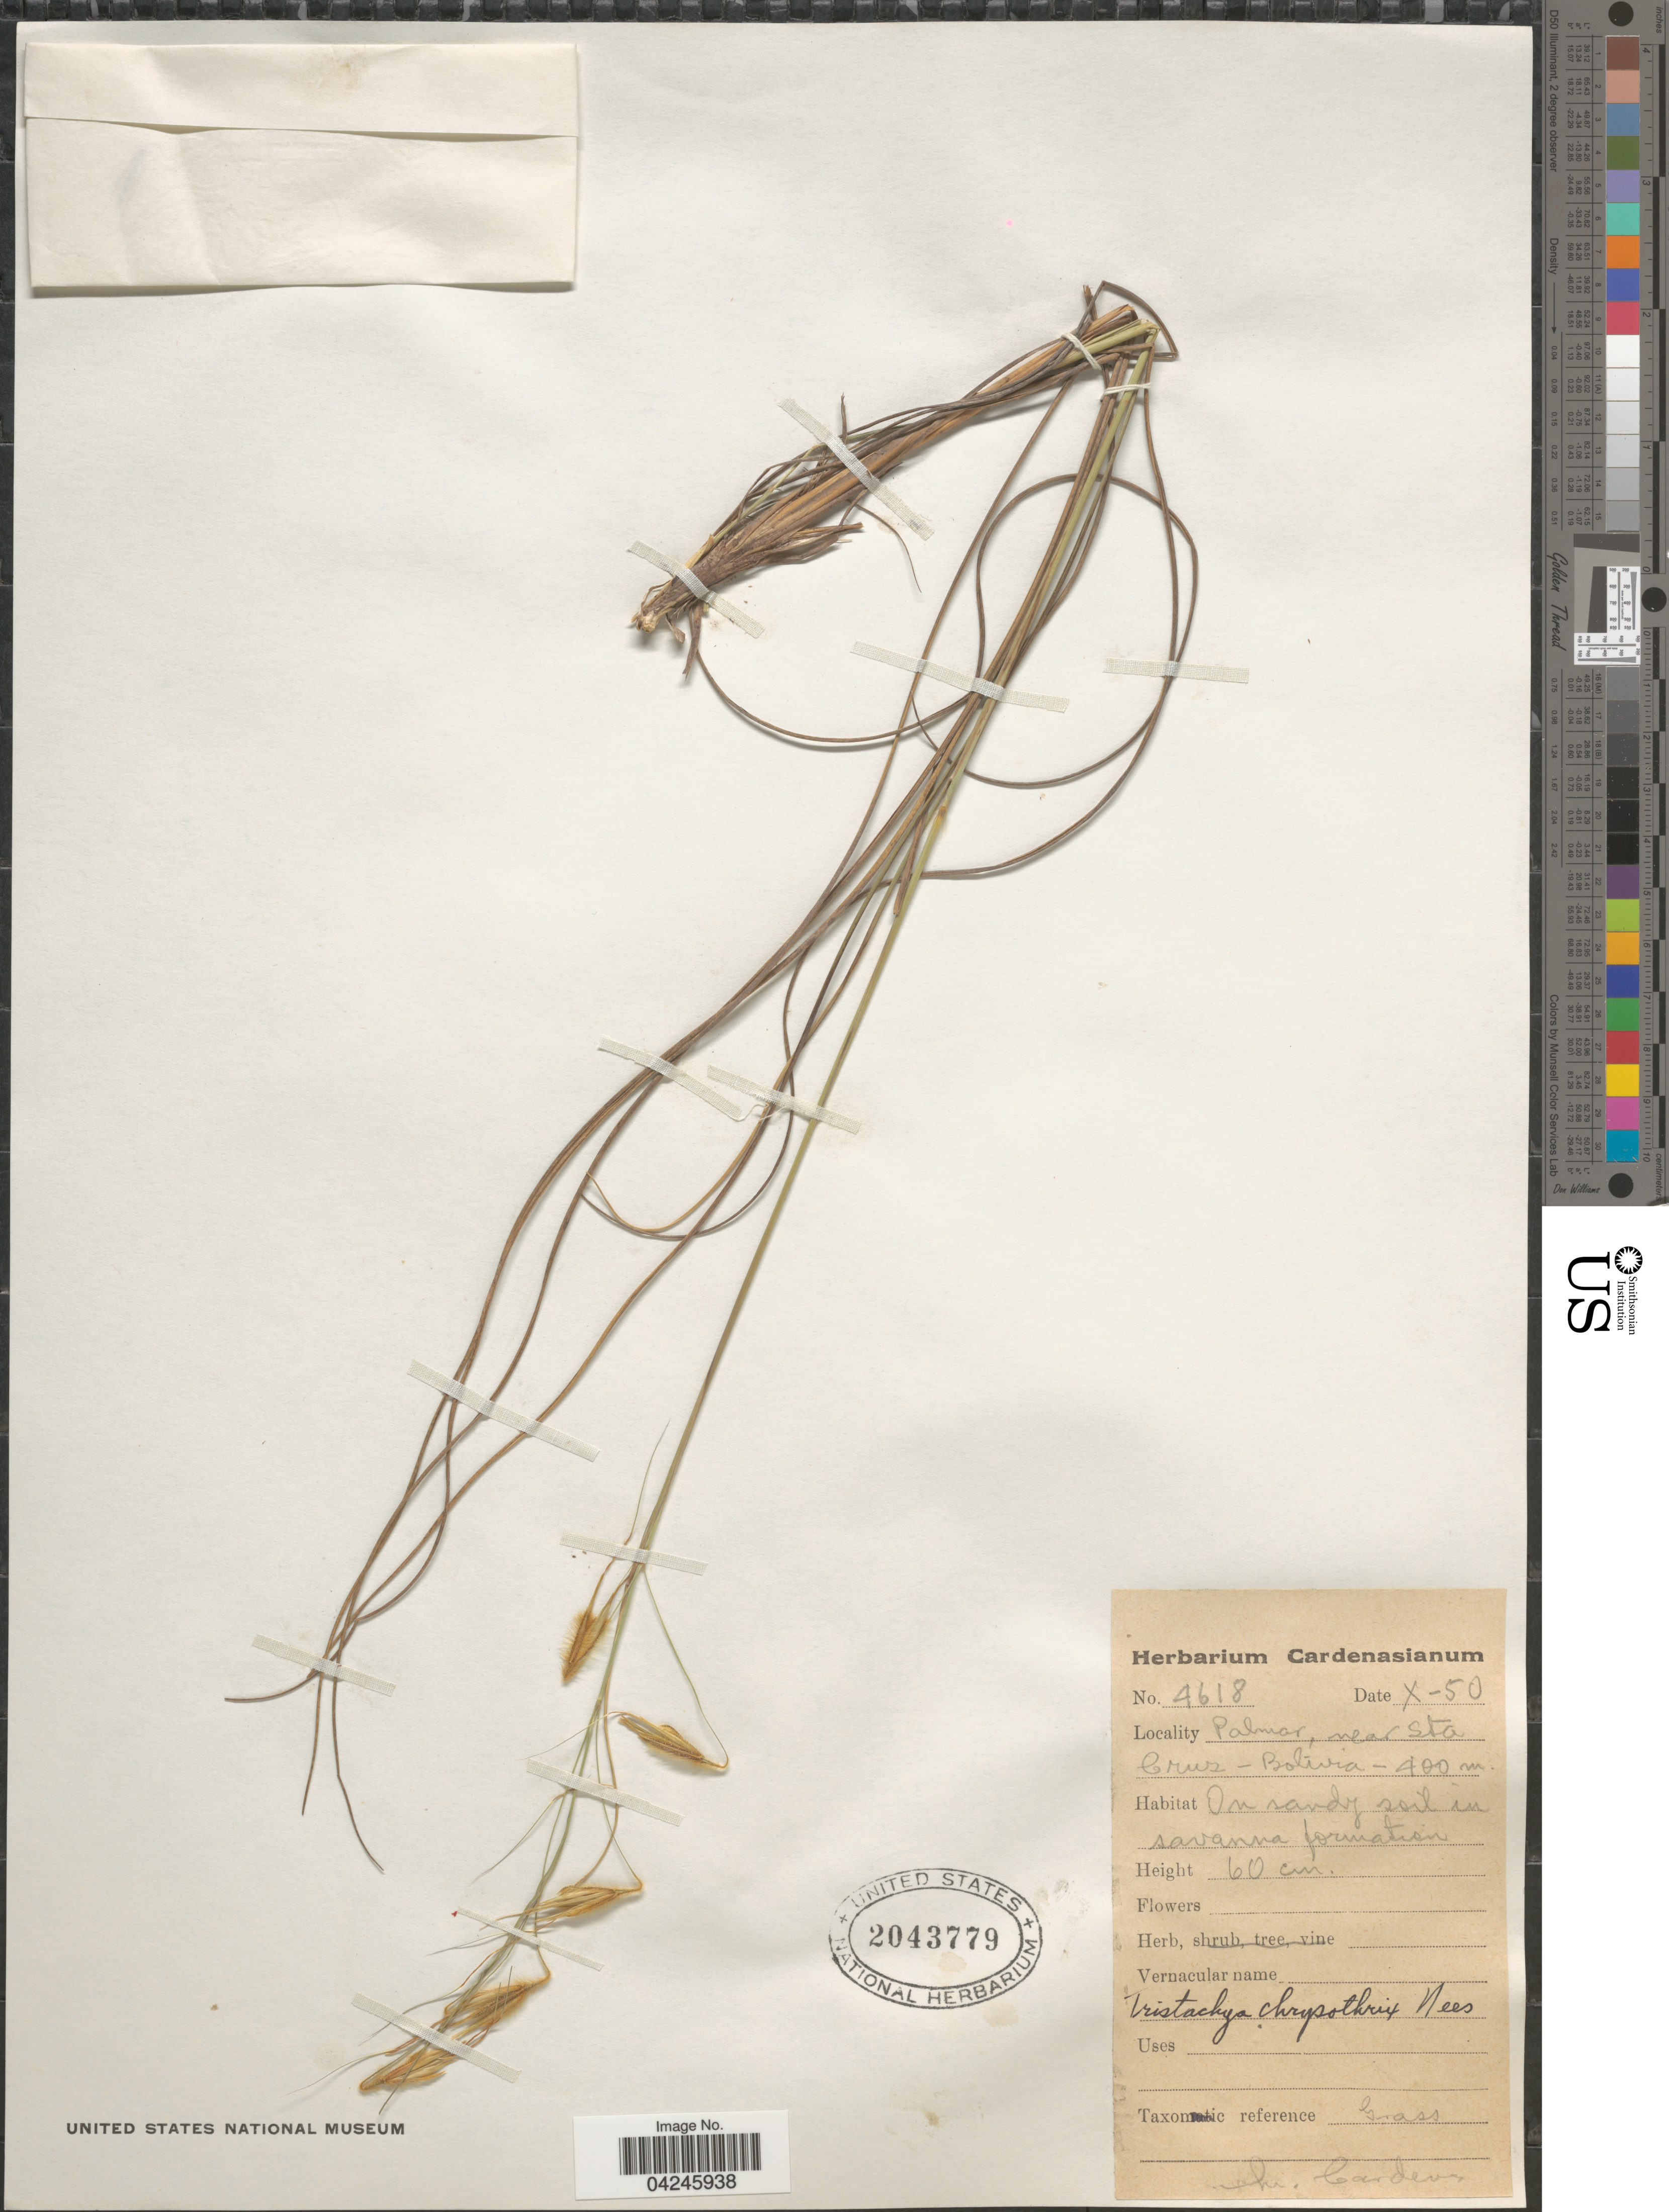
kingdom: Plantae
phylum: Tracheophyta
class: Liliopsida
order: Poales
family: Poaceae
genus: Loudetiopsis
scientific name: Loudetiopsis chrysothrix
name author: (Nees) Conert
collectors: M. Cárdenas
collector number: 4618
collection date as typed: Transcribed d/m/y: /10/50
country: Bolivia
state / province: Santa Cruz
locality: Palmar, near Sta Cruz. On sandy soil in savanna formation.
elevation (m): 400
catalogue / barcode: US 2043779